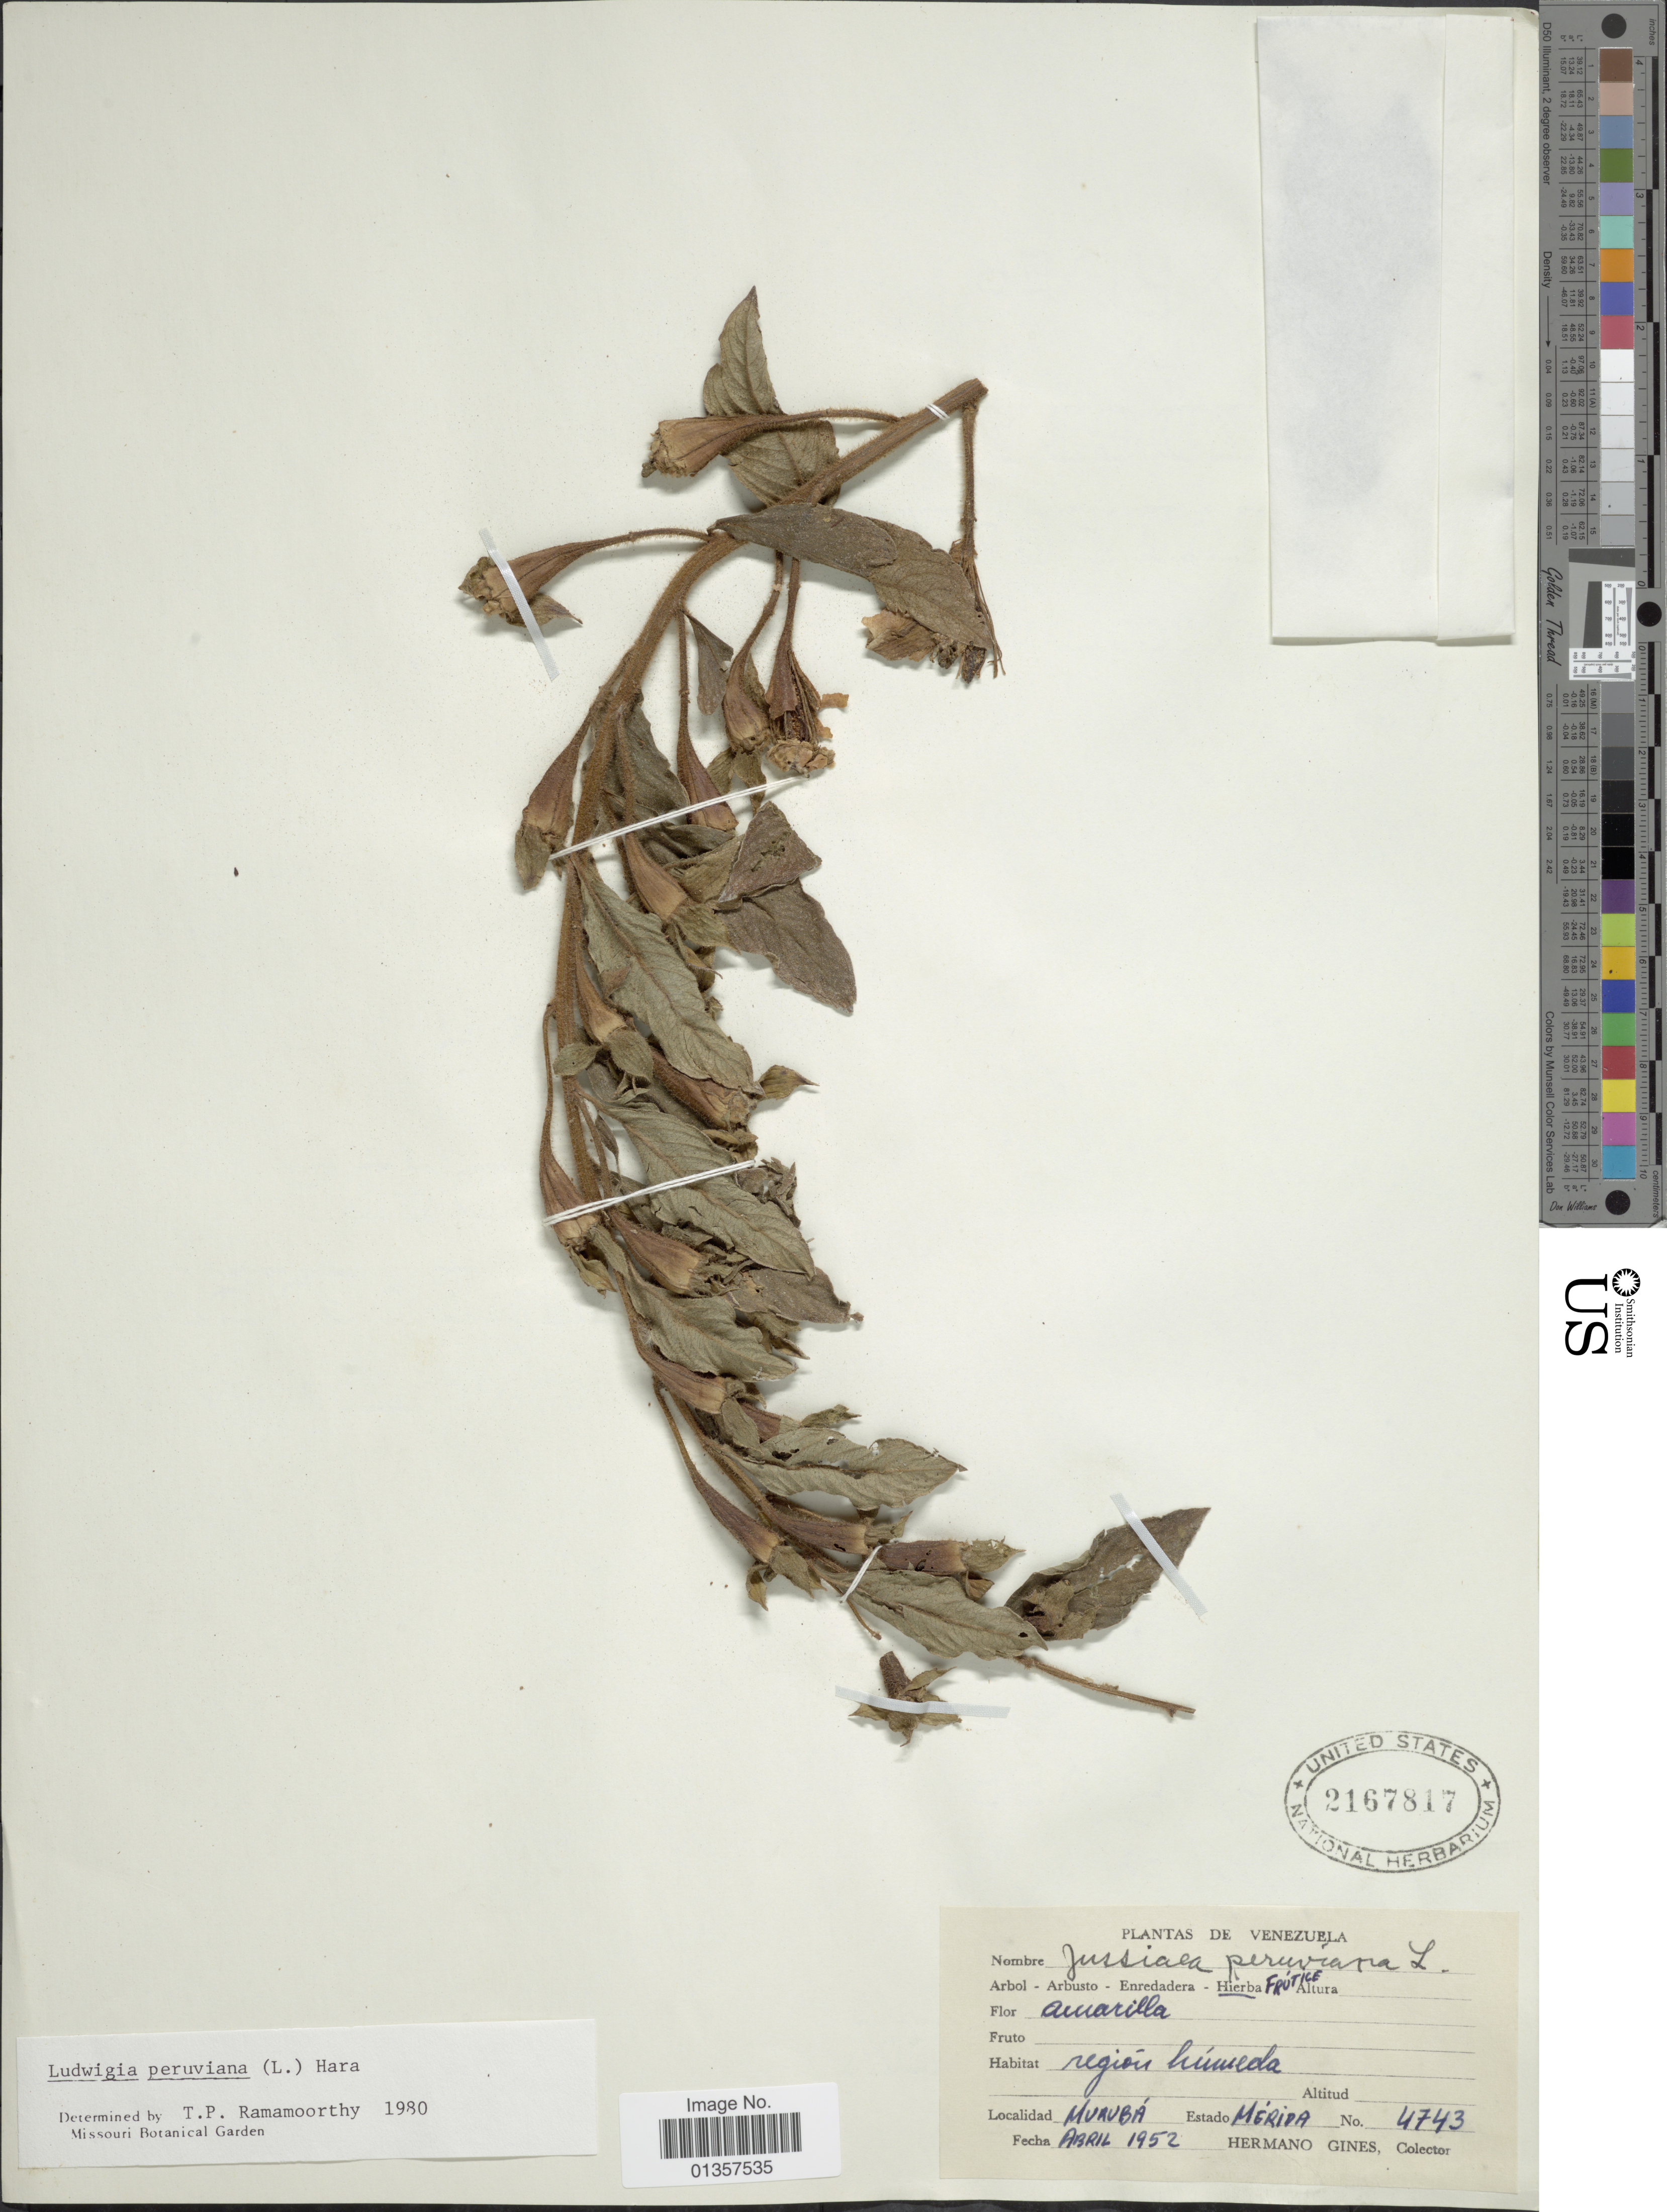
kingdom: Plantae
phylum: Tracheophyta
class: Magnoliopsida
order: Myrtales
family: Onagraceae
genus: Ludwigia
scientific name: Ludwigia peruviana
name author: (L.) H. Hara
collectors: Bro. Gines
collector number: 4743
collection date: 1952-04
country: Venezuela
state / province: Mérida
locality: Murubá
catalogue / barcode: US 2167817